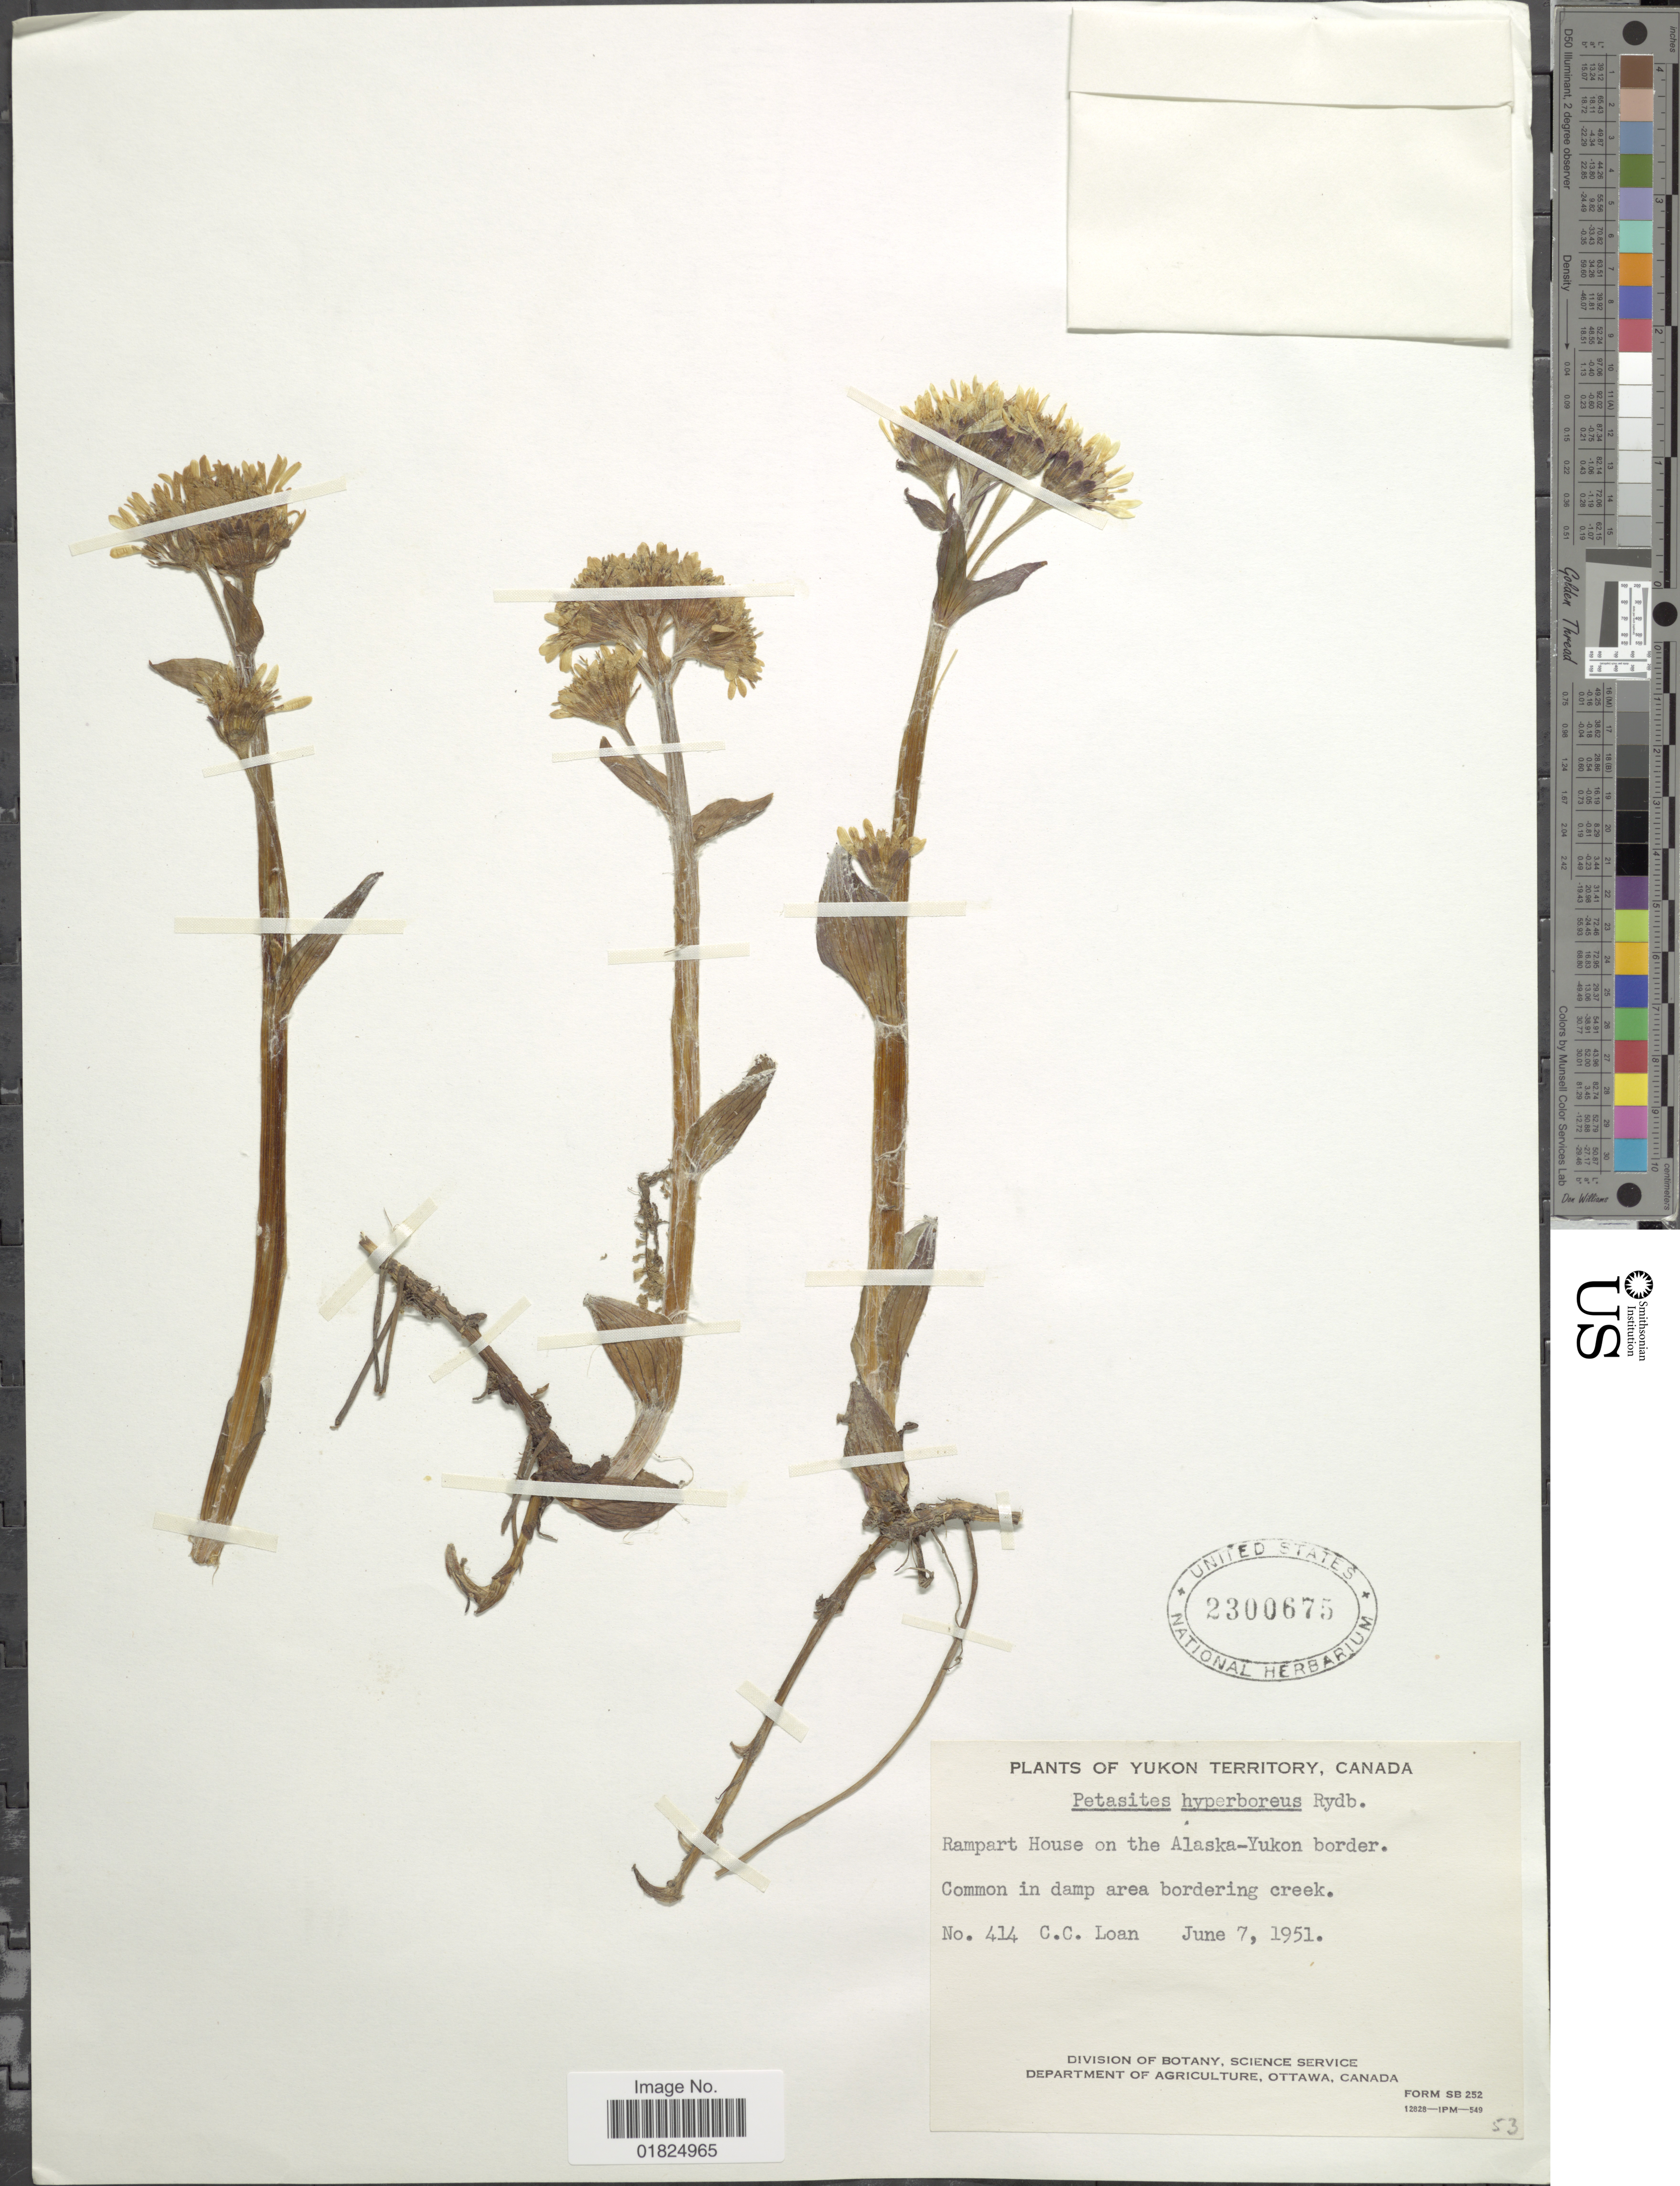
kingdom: Plantae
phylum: Tracheophyta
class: Magnoliopsida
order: Asterales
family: Asteraceae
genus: Petasites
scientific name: Petasites frigidus var. frigidus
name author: (L.) Fr.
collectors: C. Loan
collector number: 414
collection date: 1951-06-07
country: Canada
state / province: Yukon Territory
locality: Yukon Territory. Rampart House on the Alaska-Yulon border.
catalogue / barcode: US 2300675